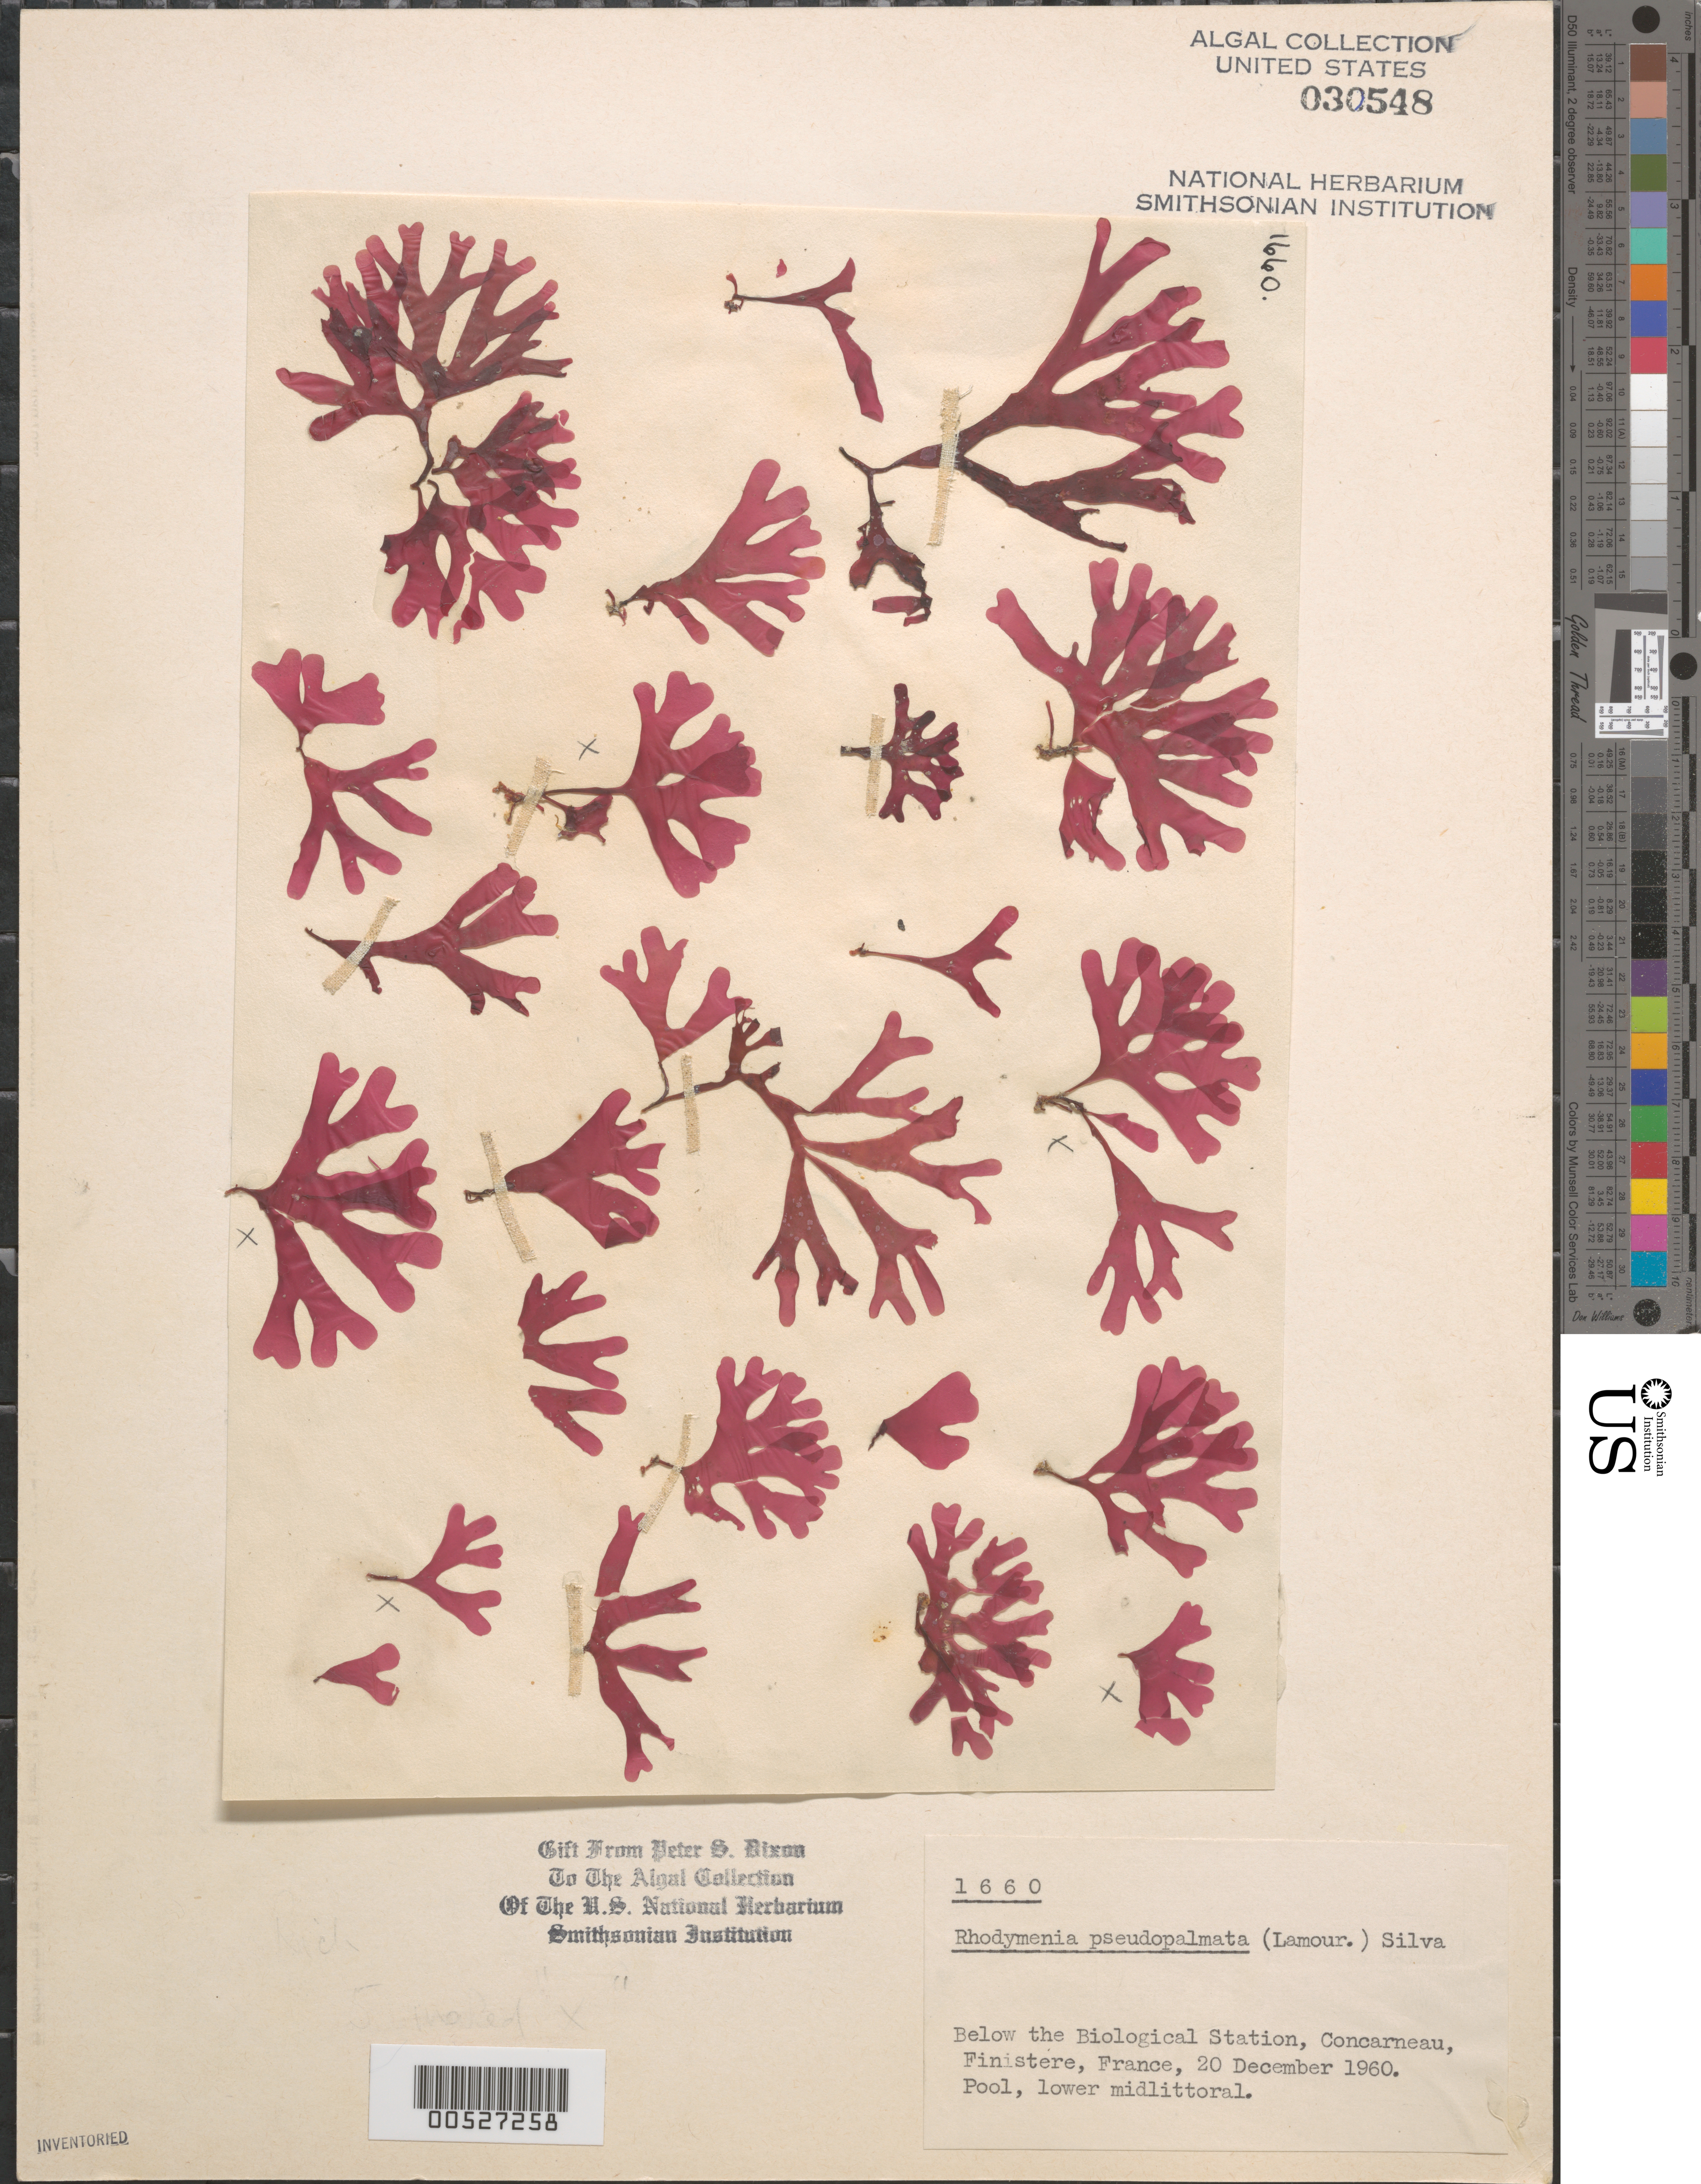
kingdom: Plantae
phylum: Rhodophyta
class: Florideophyceae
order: Rhodymeniales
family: Rhodymeniaceae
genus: Rhodymenia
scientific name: Rhodymenia pseudopalmata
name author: (J.V.Lamouroux) P.C. Silva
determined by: Dixon, P. S.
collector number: PSD 1660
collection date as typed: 20 Dec 1960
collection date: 1960-12-20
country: France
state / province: Bretagne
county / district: Finistère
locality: Concarneau, below biological station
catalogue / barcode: US 30548